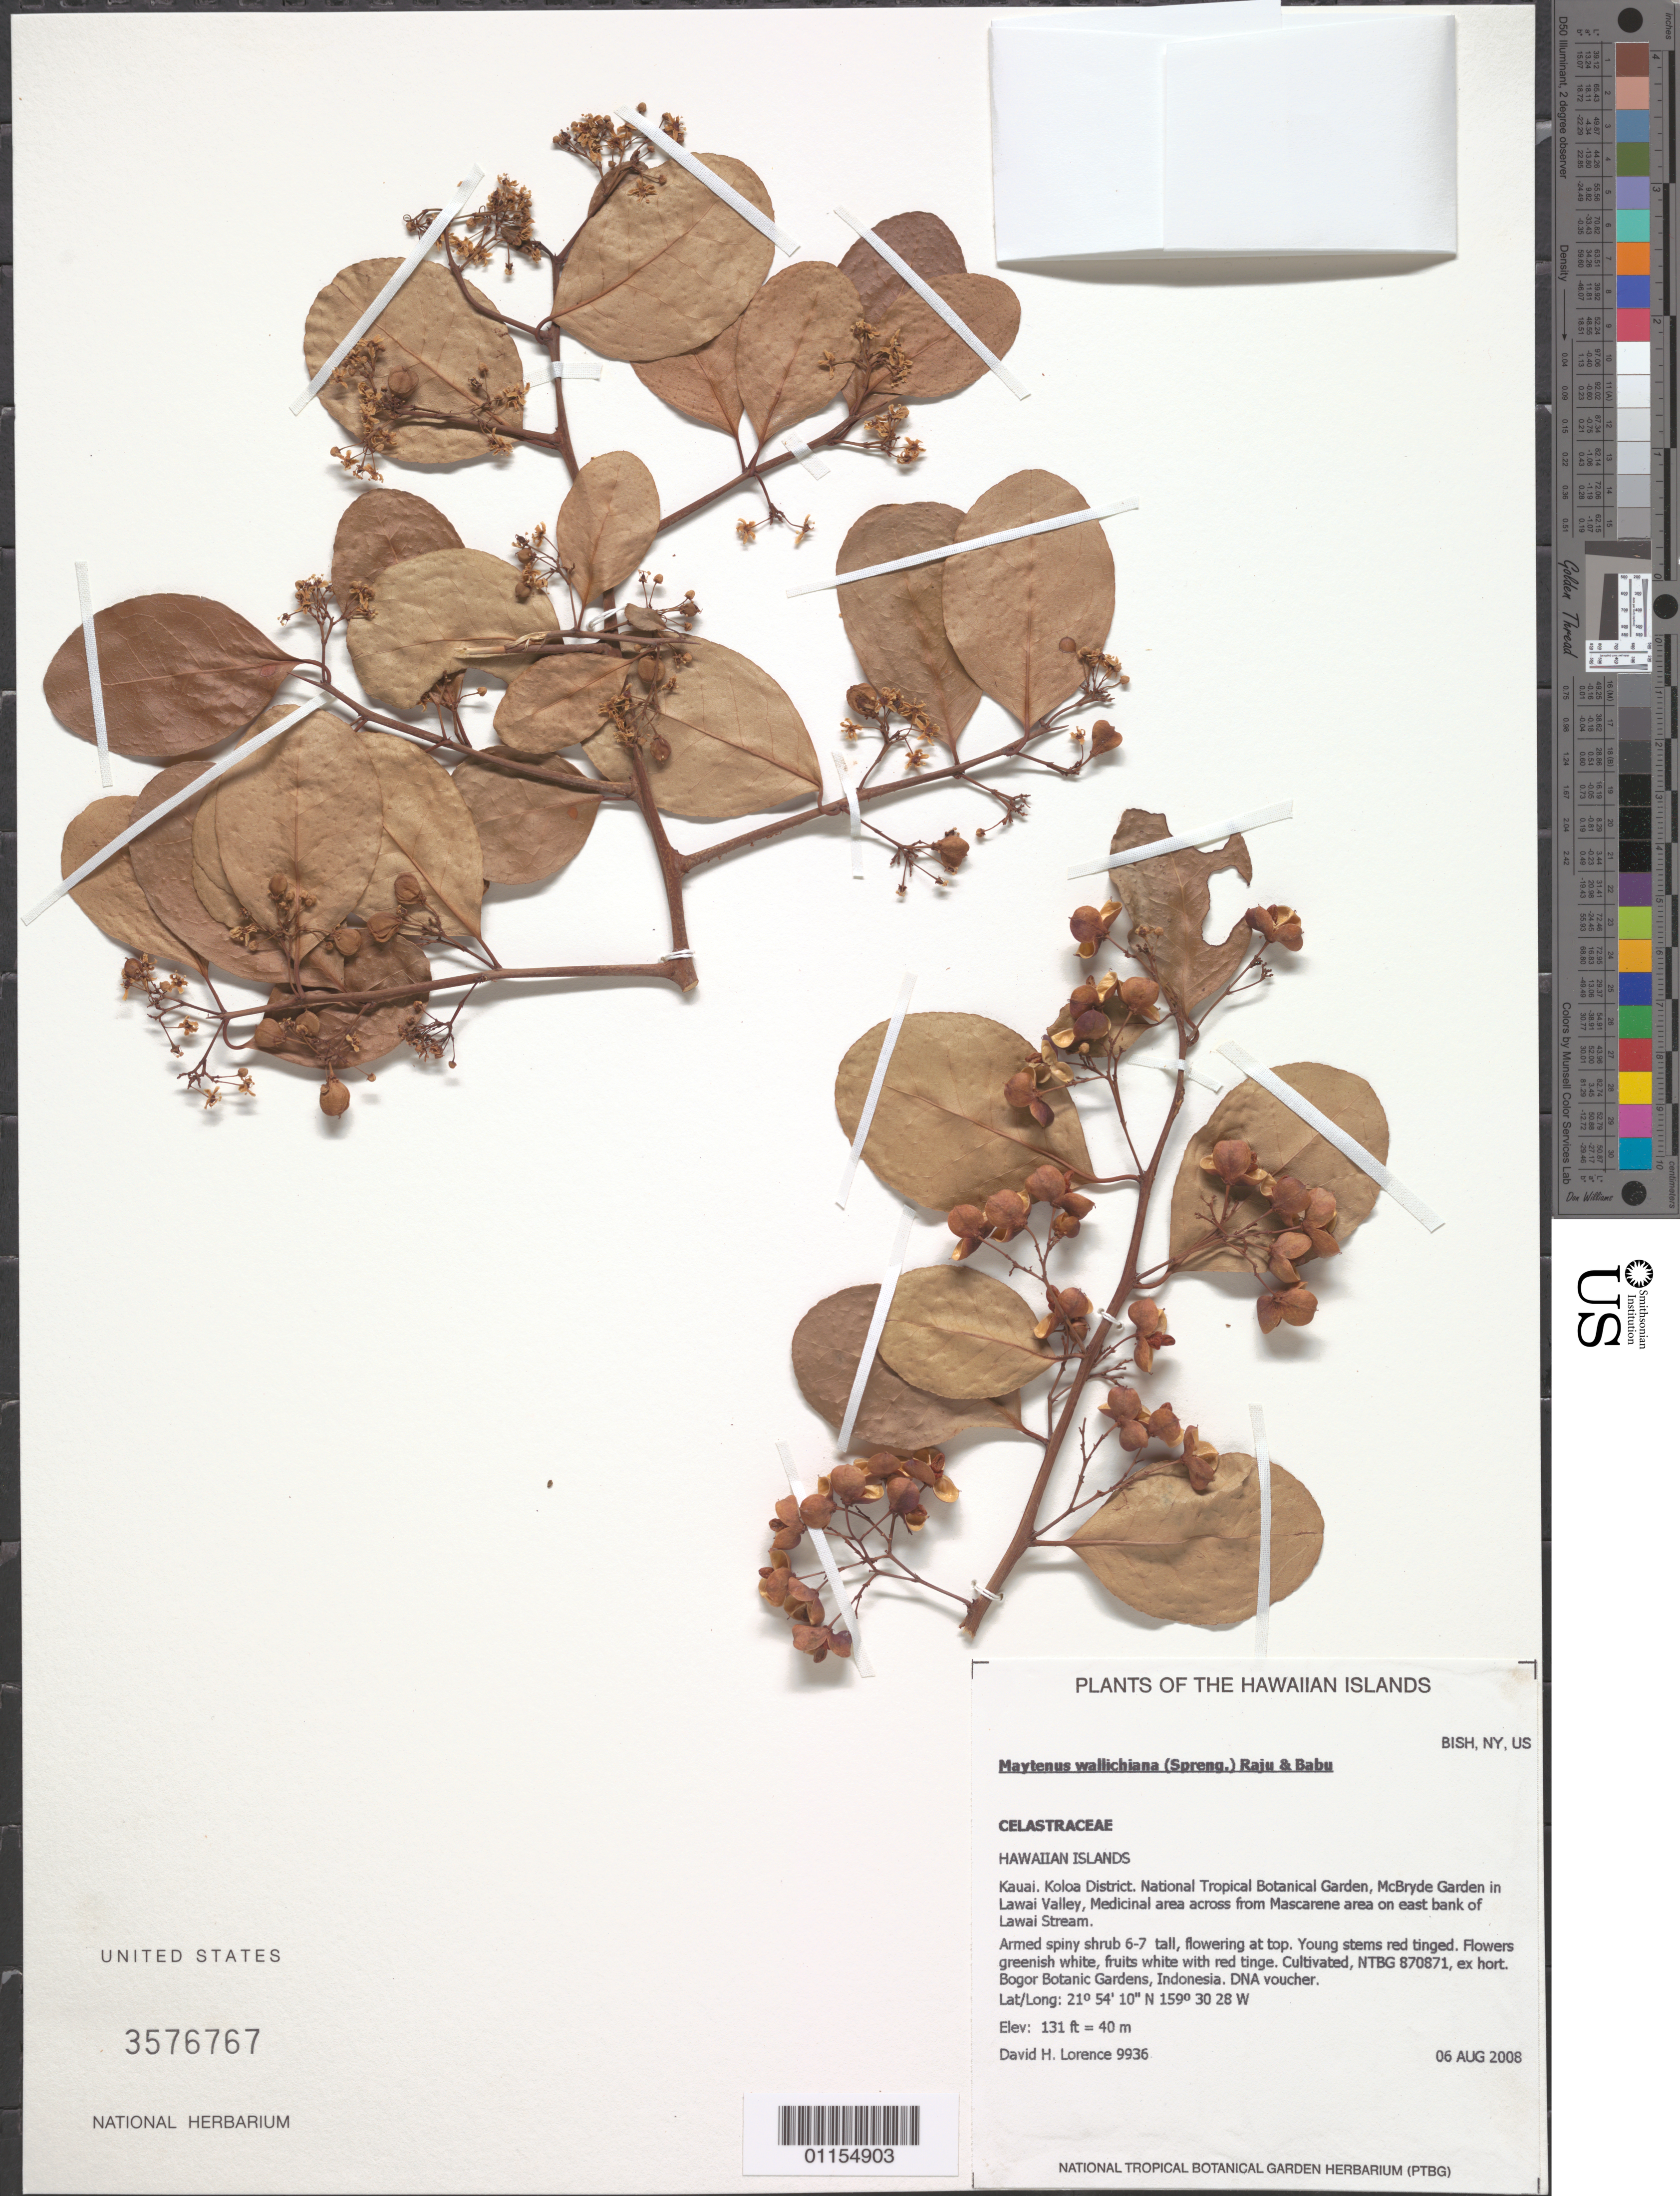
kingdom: Plantae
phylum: Tracheophyta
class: Magnoliopsida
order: Celastrales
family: Celastraceae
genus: Gymnosporia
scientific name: Gymnosporia wallichiana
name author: M.A. Lawson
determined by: Wagner, W. L., (BOT), Smithsonian Institution - National Museum of Natural History (UNITED STATES)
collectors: D. Lorence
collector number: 9936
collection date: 2008-08-06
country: United States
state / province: Hawaii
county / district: Kauai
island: Kaua'i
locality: Koloa District, National Tropical Botanical Garden, McBryde Garden in Lawai Valley, medicinal area across from Mascarene area on east bank of Lawai Stream.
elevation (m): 40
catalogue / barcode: US 3576767